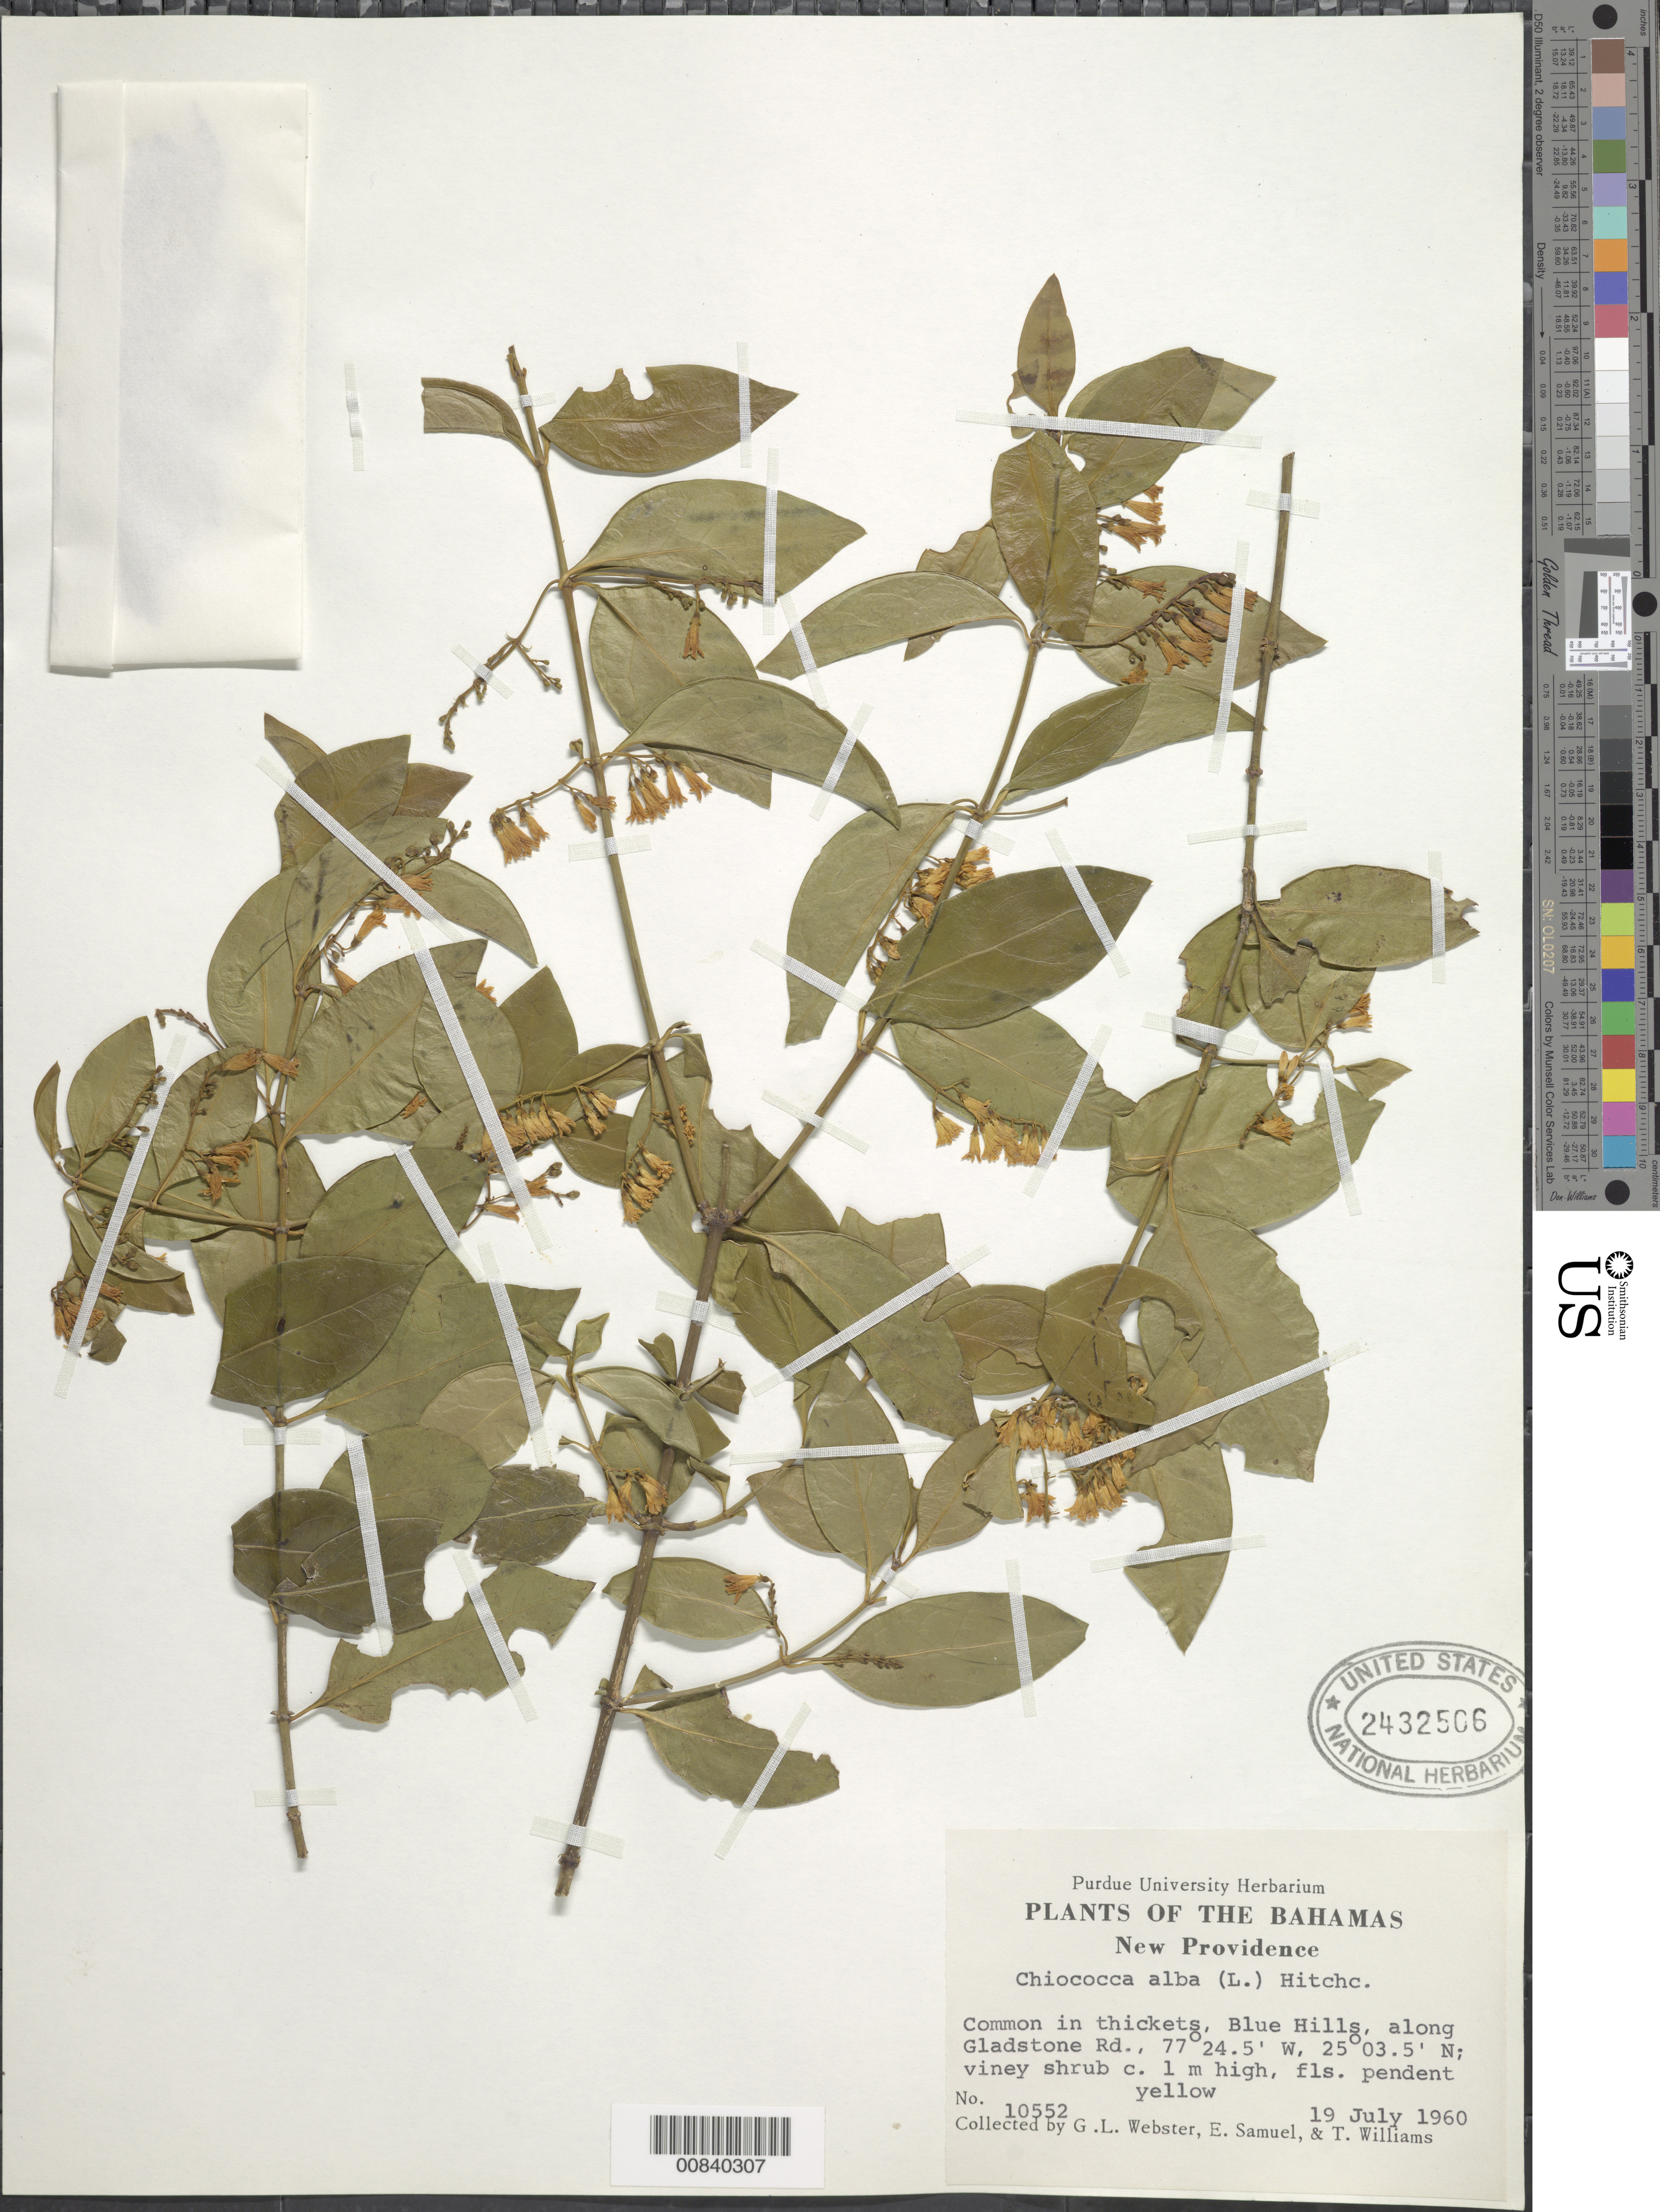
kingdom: Plantae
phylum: Tracheophyta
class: Magnoliopsida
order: Gentianales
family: Rubiaceae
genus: Chiococca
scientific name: Chiococca alba subsp. alba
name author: (L.) Hitchc.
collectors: G. L. Webster, E. Samuel & T. Williams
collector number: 10552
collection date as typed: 19 Jul 1960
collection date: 1960-07-19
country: Bahamas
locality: New Providence. Blue Hills, along Gladstone Rd.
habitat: In thickets; hills along road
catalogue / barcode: US 2432506